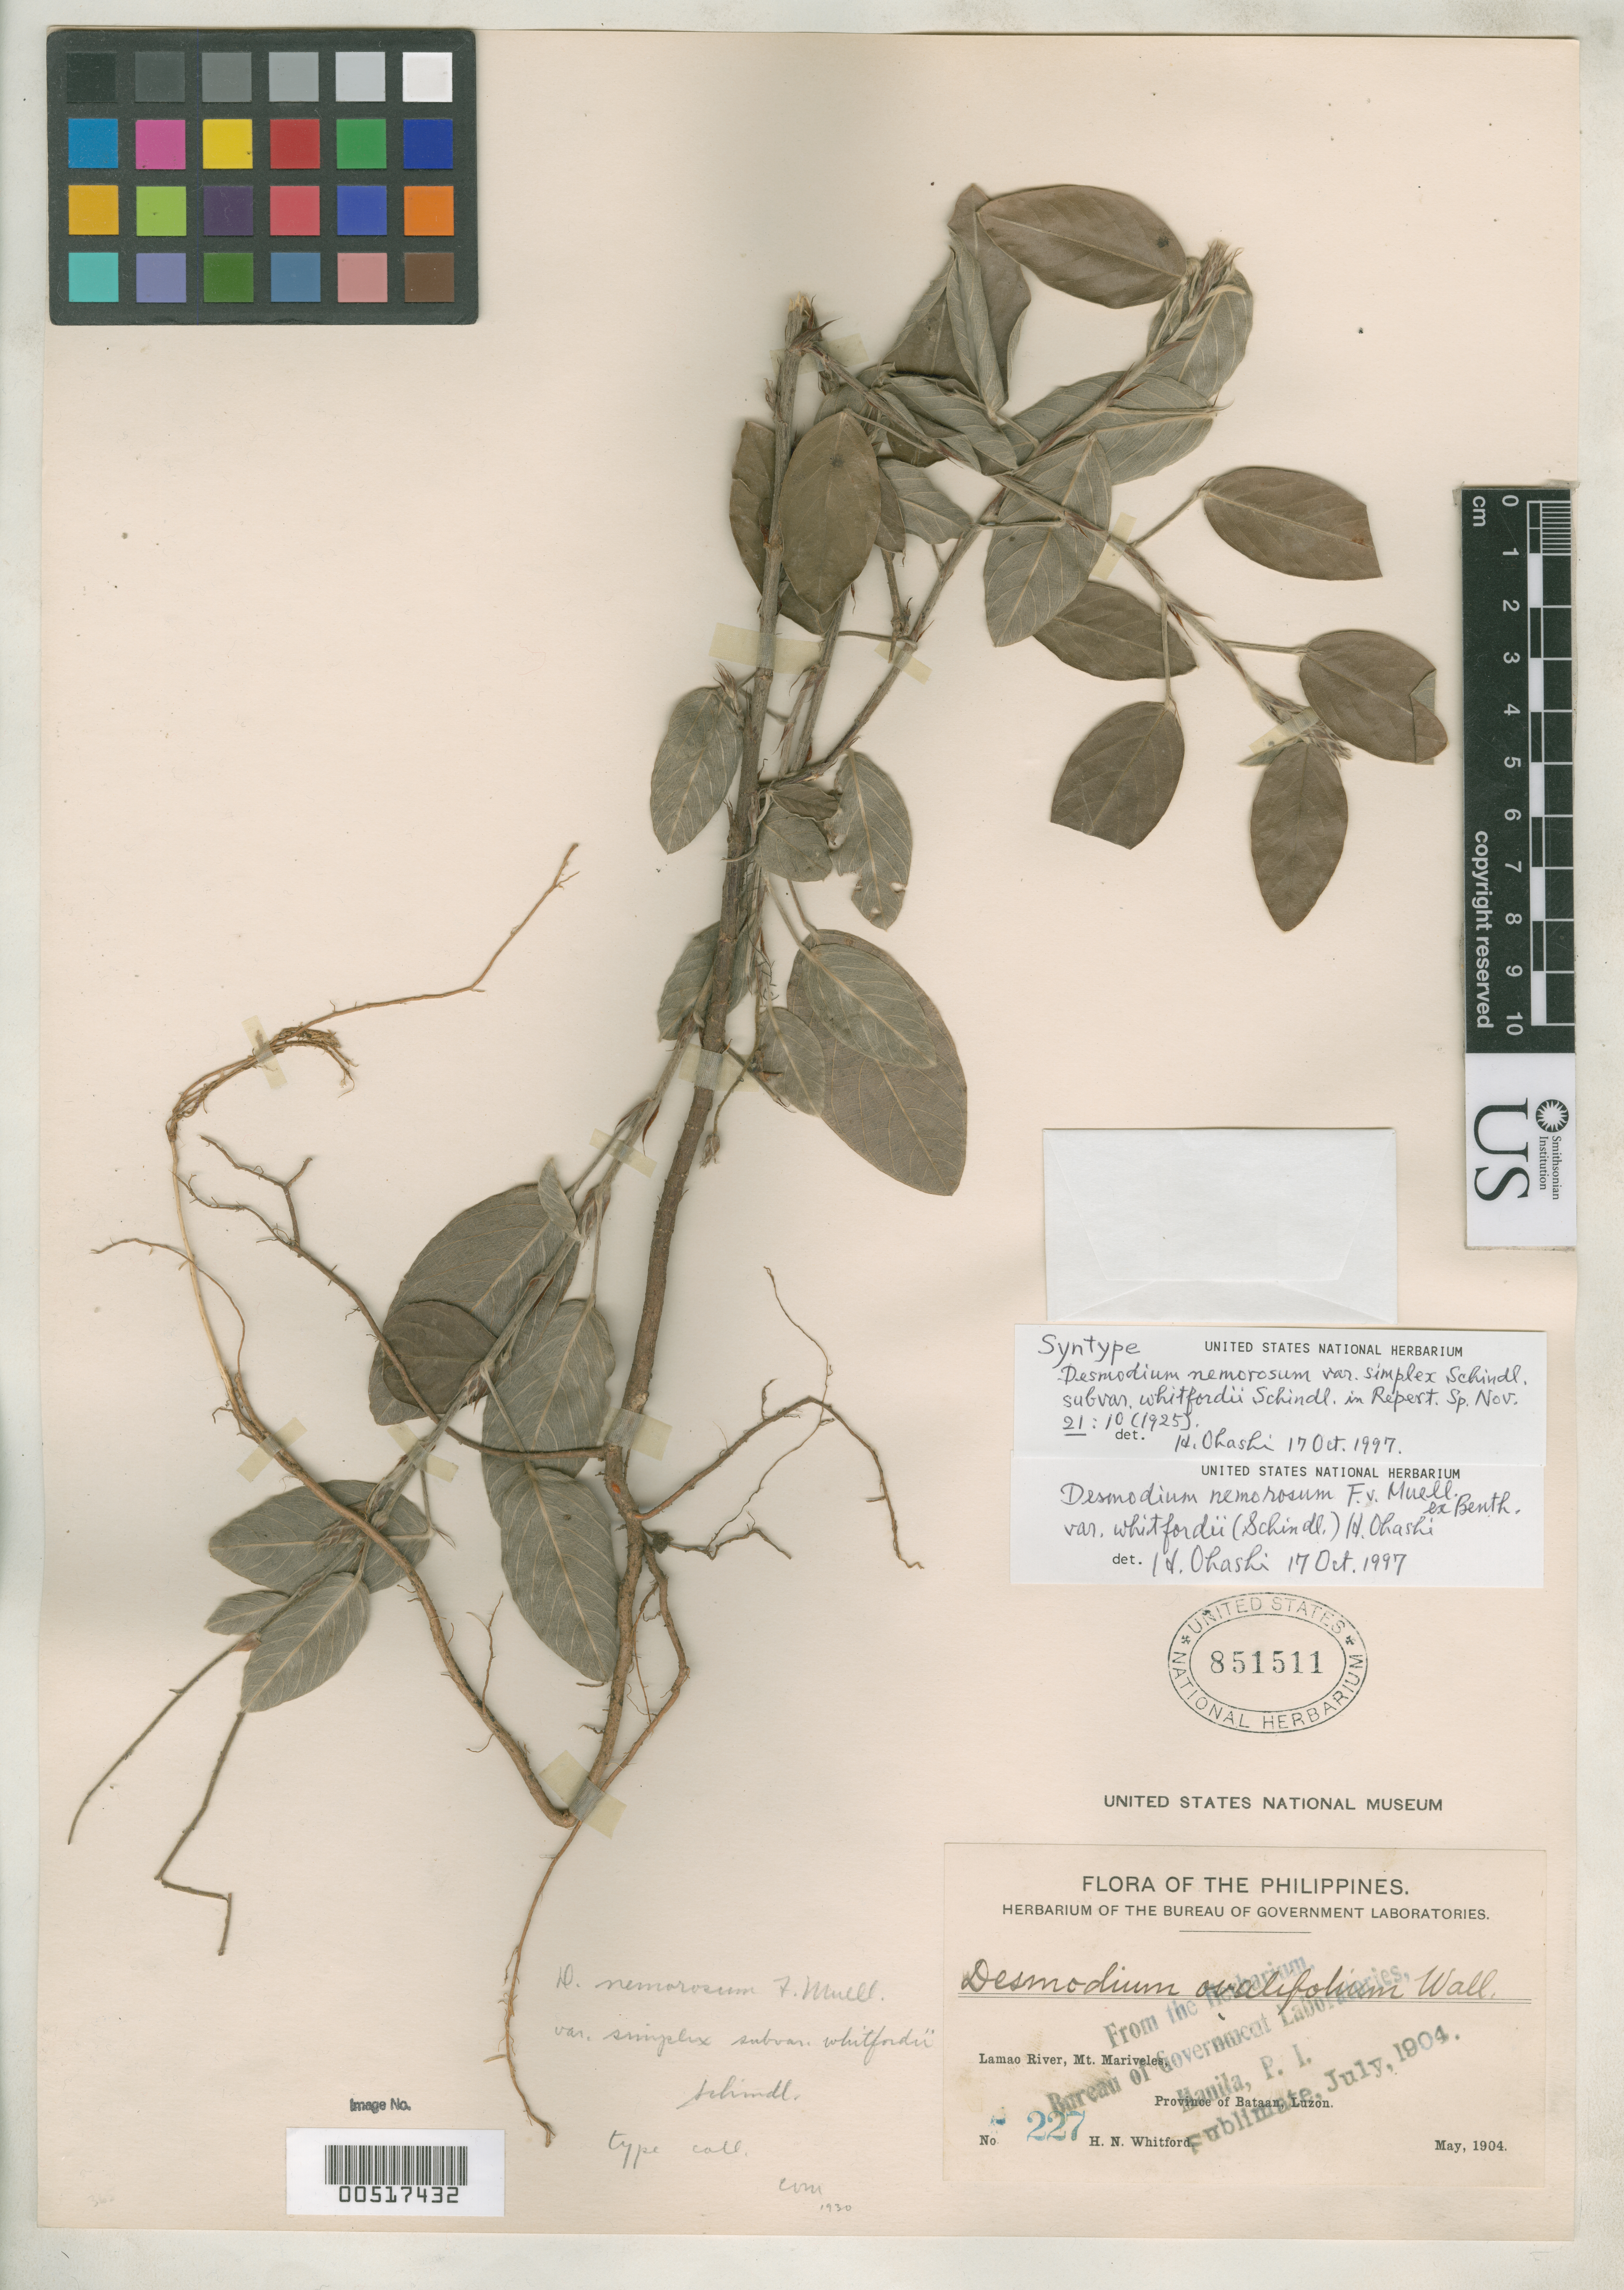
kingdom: Plantae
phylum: Tracheophyta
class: Magnoliopsida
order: Fabales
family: Fabaceae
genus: Desmodium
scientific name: Desmodium nemorosum var. whitfordii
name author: (Schindl.) H. Ohashi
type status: Isosyntype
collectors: H. N. Whitford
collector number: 227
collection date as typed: May 1904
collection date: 1904-05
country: Philippines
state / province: Central Luzon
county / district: Bataan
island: Luzon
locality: Lamao River, Mt Mariveles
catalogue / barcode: US 851511